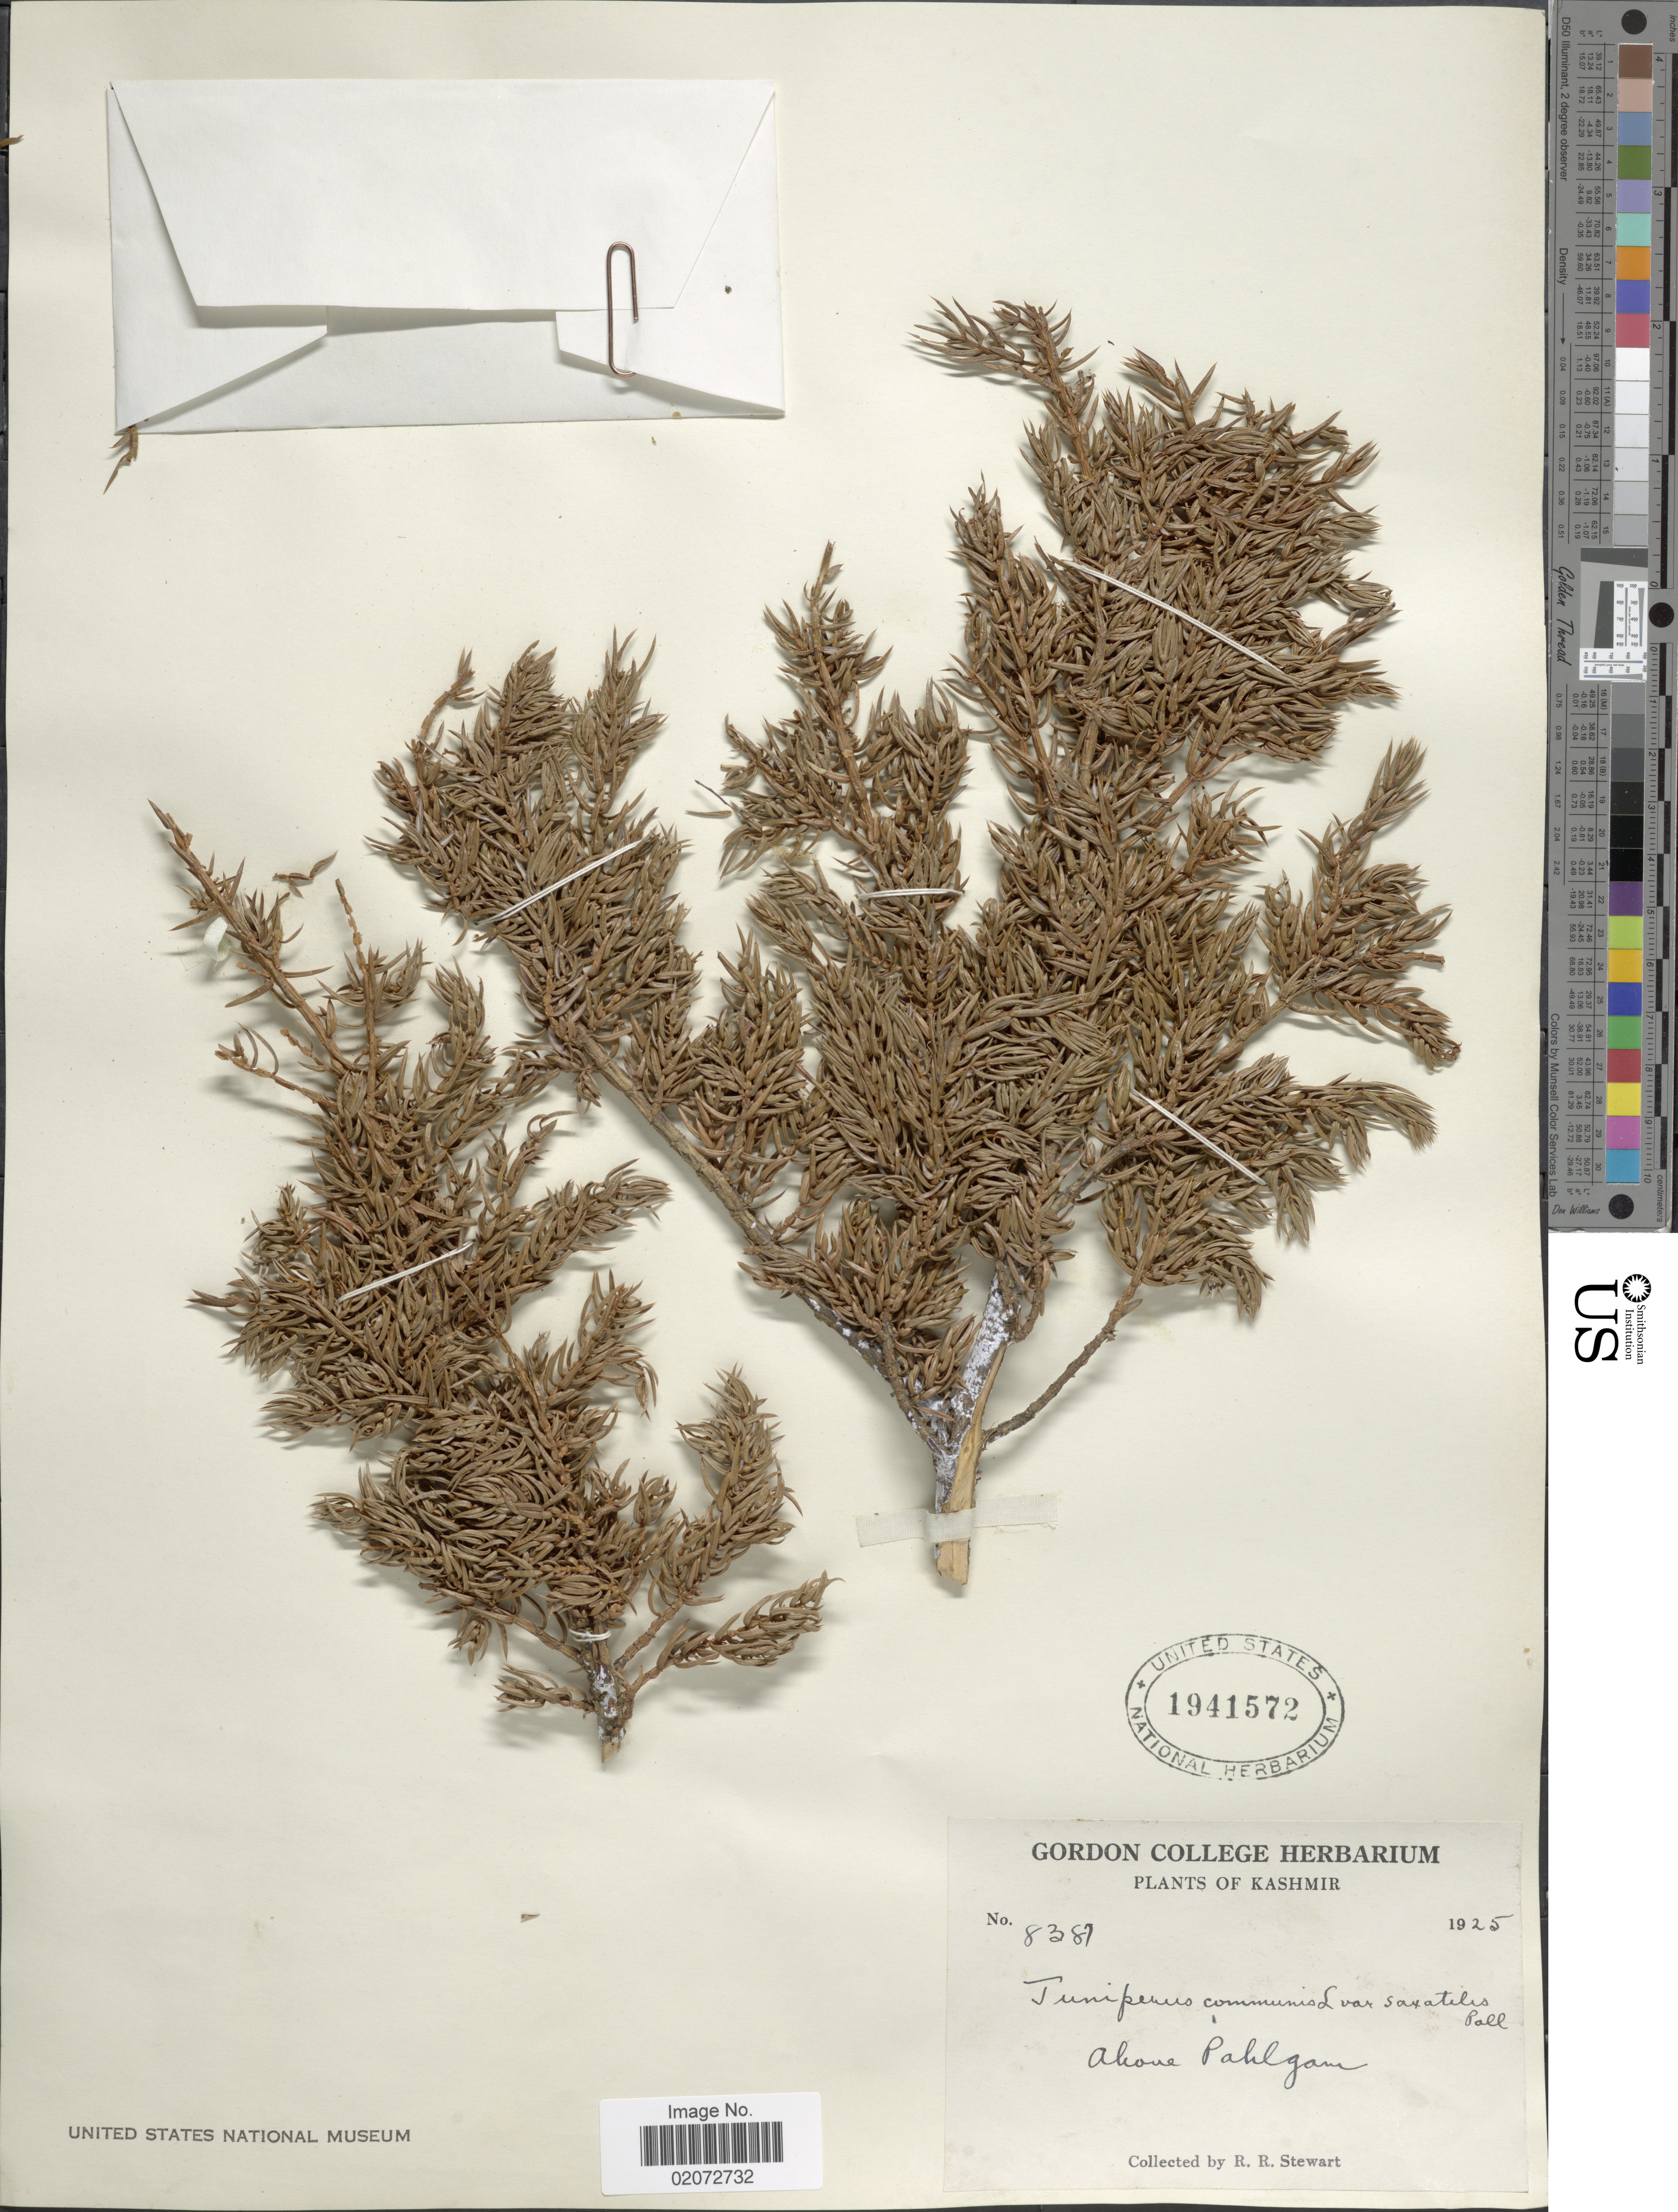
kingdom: Plantae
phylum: Tracheophyta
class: Pinopsida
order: Pinales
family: Cupressaceae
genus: Juniperus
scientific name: Juniperus communis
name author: L.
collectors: R. R. Stewart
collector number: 8387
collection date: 1925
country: India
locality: Kashmir, above Pahlgam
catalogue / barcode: US 1941572